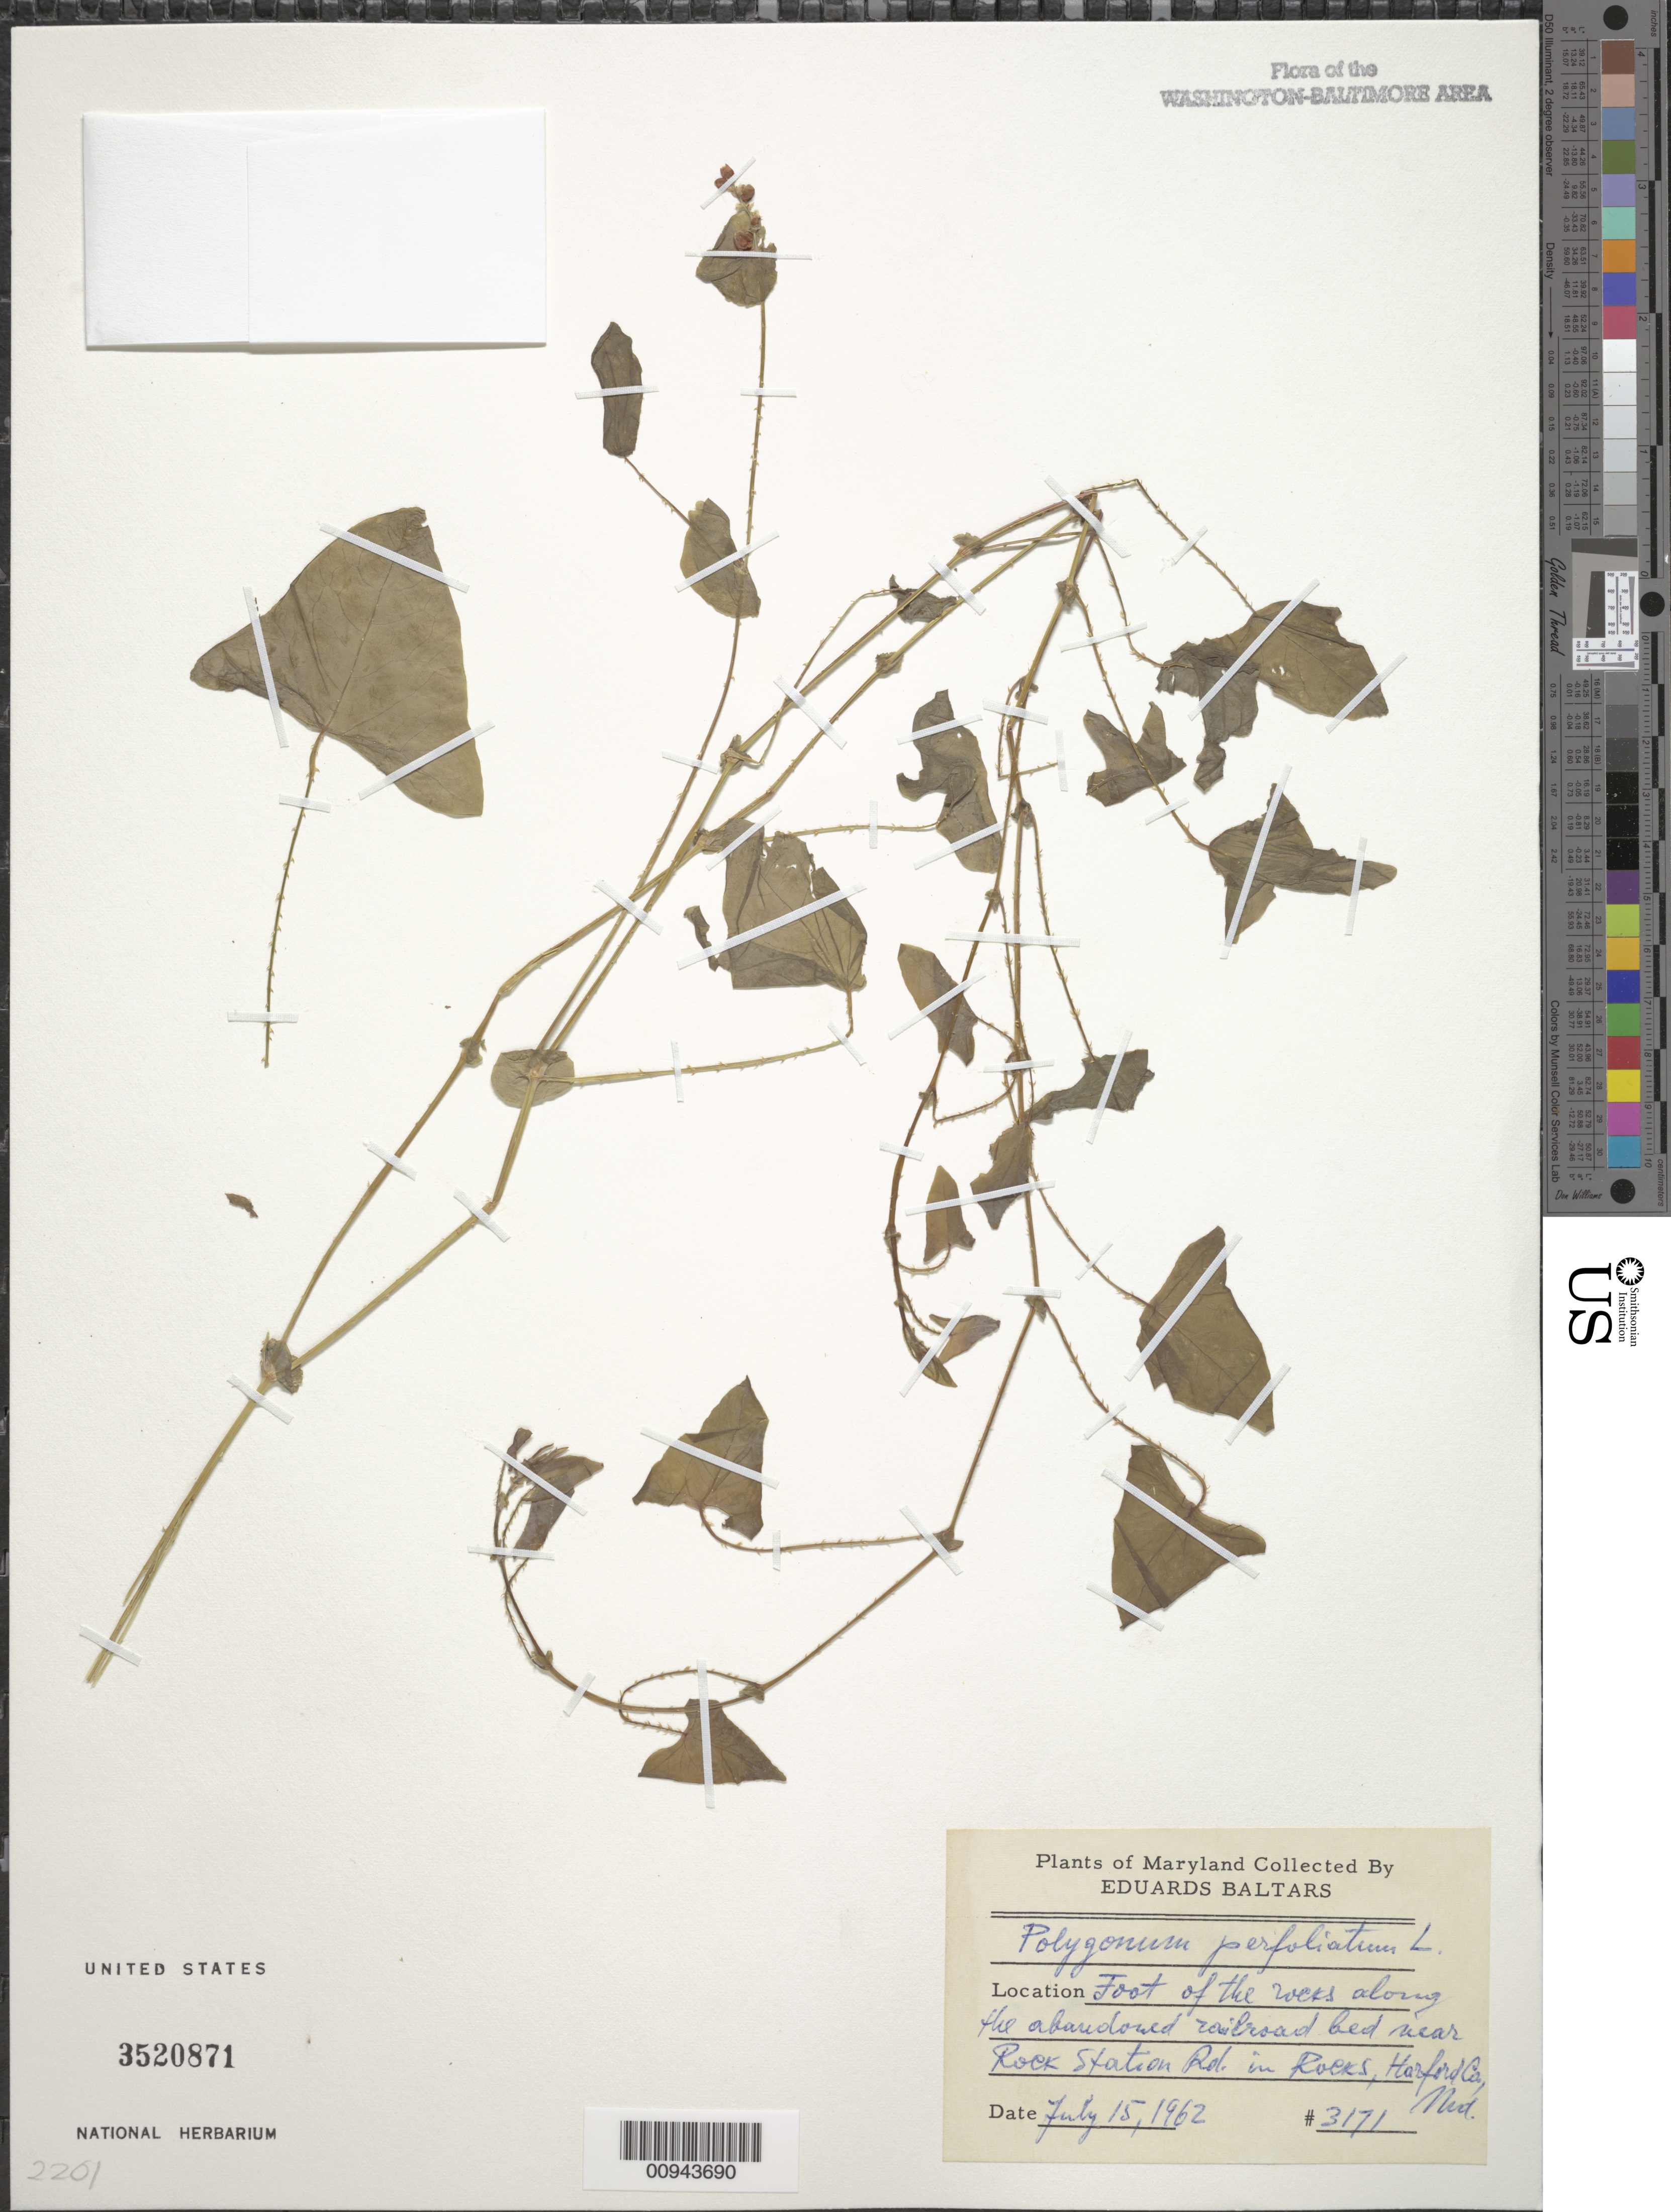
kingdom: Plantae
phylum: Tracheophyta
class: Magnoliopsida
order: Caryophyllales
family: Polygonaceae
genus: Persicaria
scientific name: Persicaria perfoliata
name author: (L.) H. Gross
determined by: Atha, D. E.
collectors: E. Baltars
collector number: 3171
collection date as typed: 15 Jul 1962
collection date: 1962-07-15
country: United States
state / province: Maryland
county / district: Harford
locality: Near Rock Station Road in Rocks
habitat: foot of the rocks along the abandoned railroad bed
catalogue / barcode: US 3520871